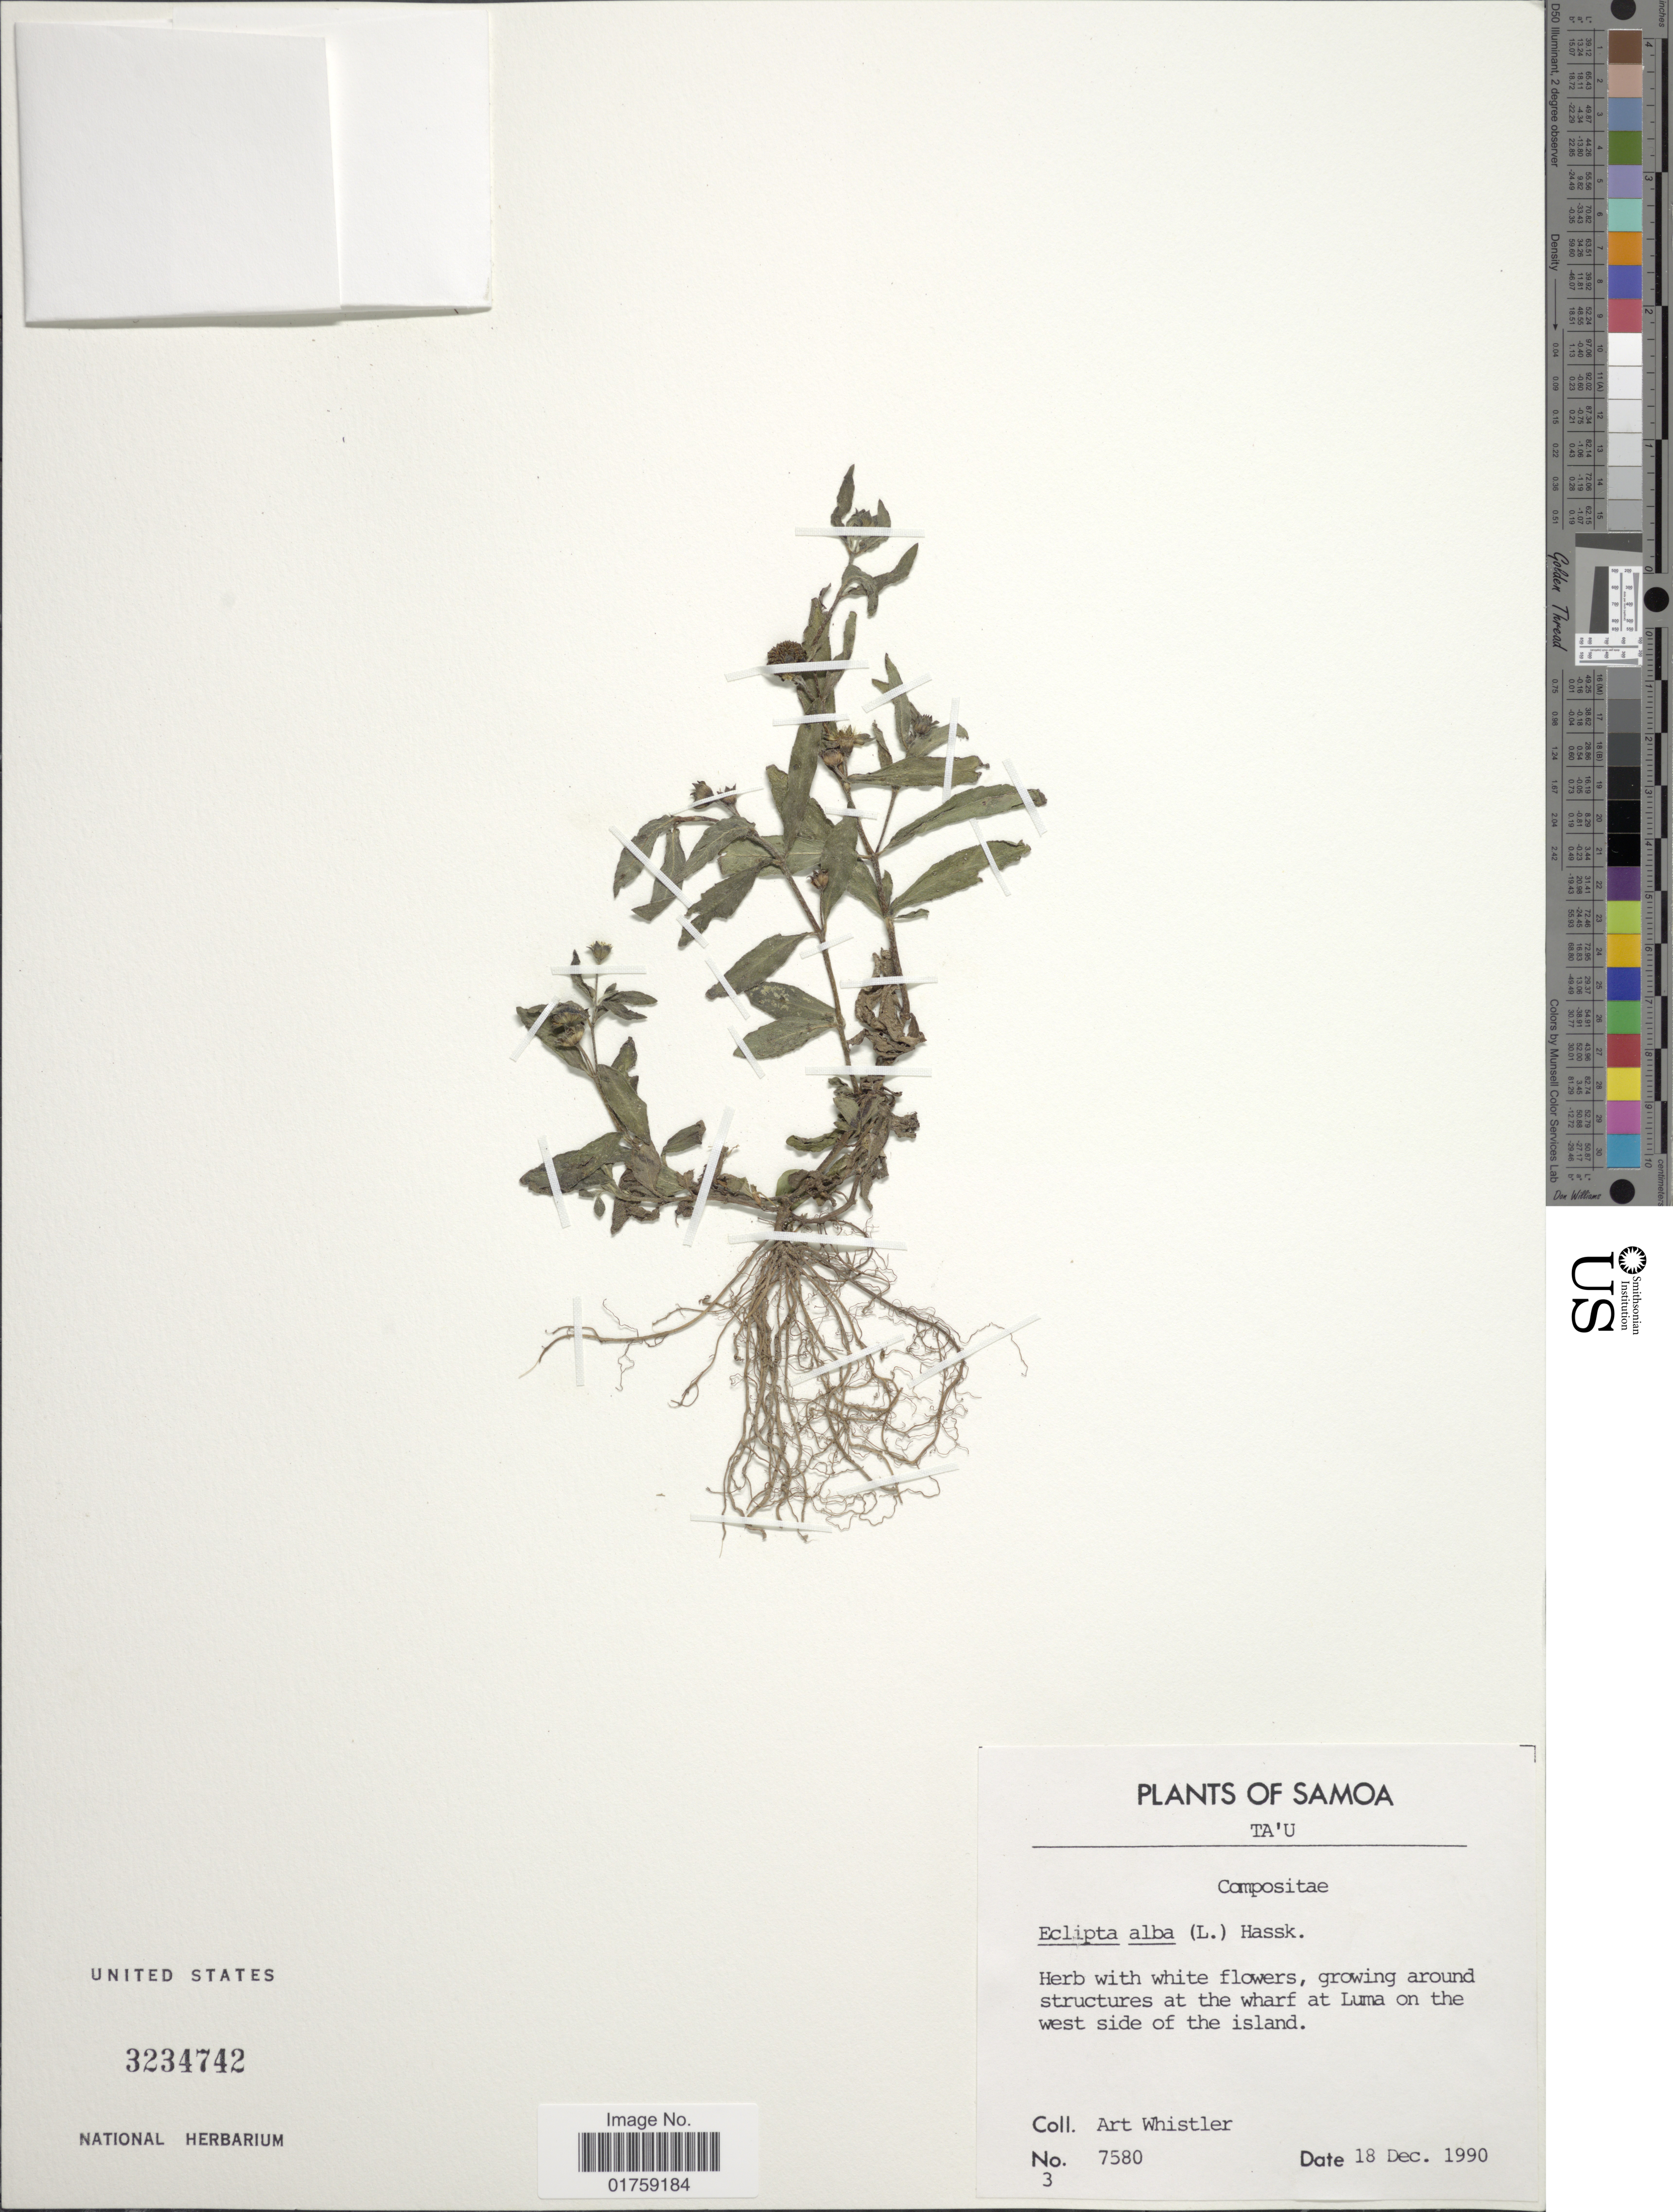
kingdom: Plantae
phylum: Tracheophyta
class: Magnoliopsida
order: Asterales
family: Asteraceae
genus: Eclipta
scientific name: Eclipta prostrata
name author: (L.) L.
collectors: A. Whistler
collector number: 7580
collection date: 1990-12-18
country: American Samoa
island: Ta'u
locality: Ta'u. growing around structures at the wharf at Luma on the west side of the island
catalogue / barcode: US 3234742